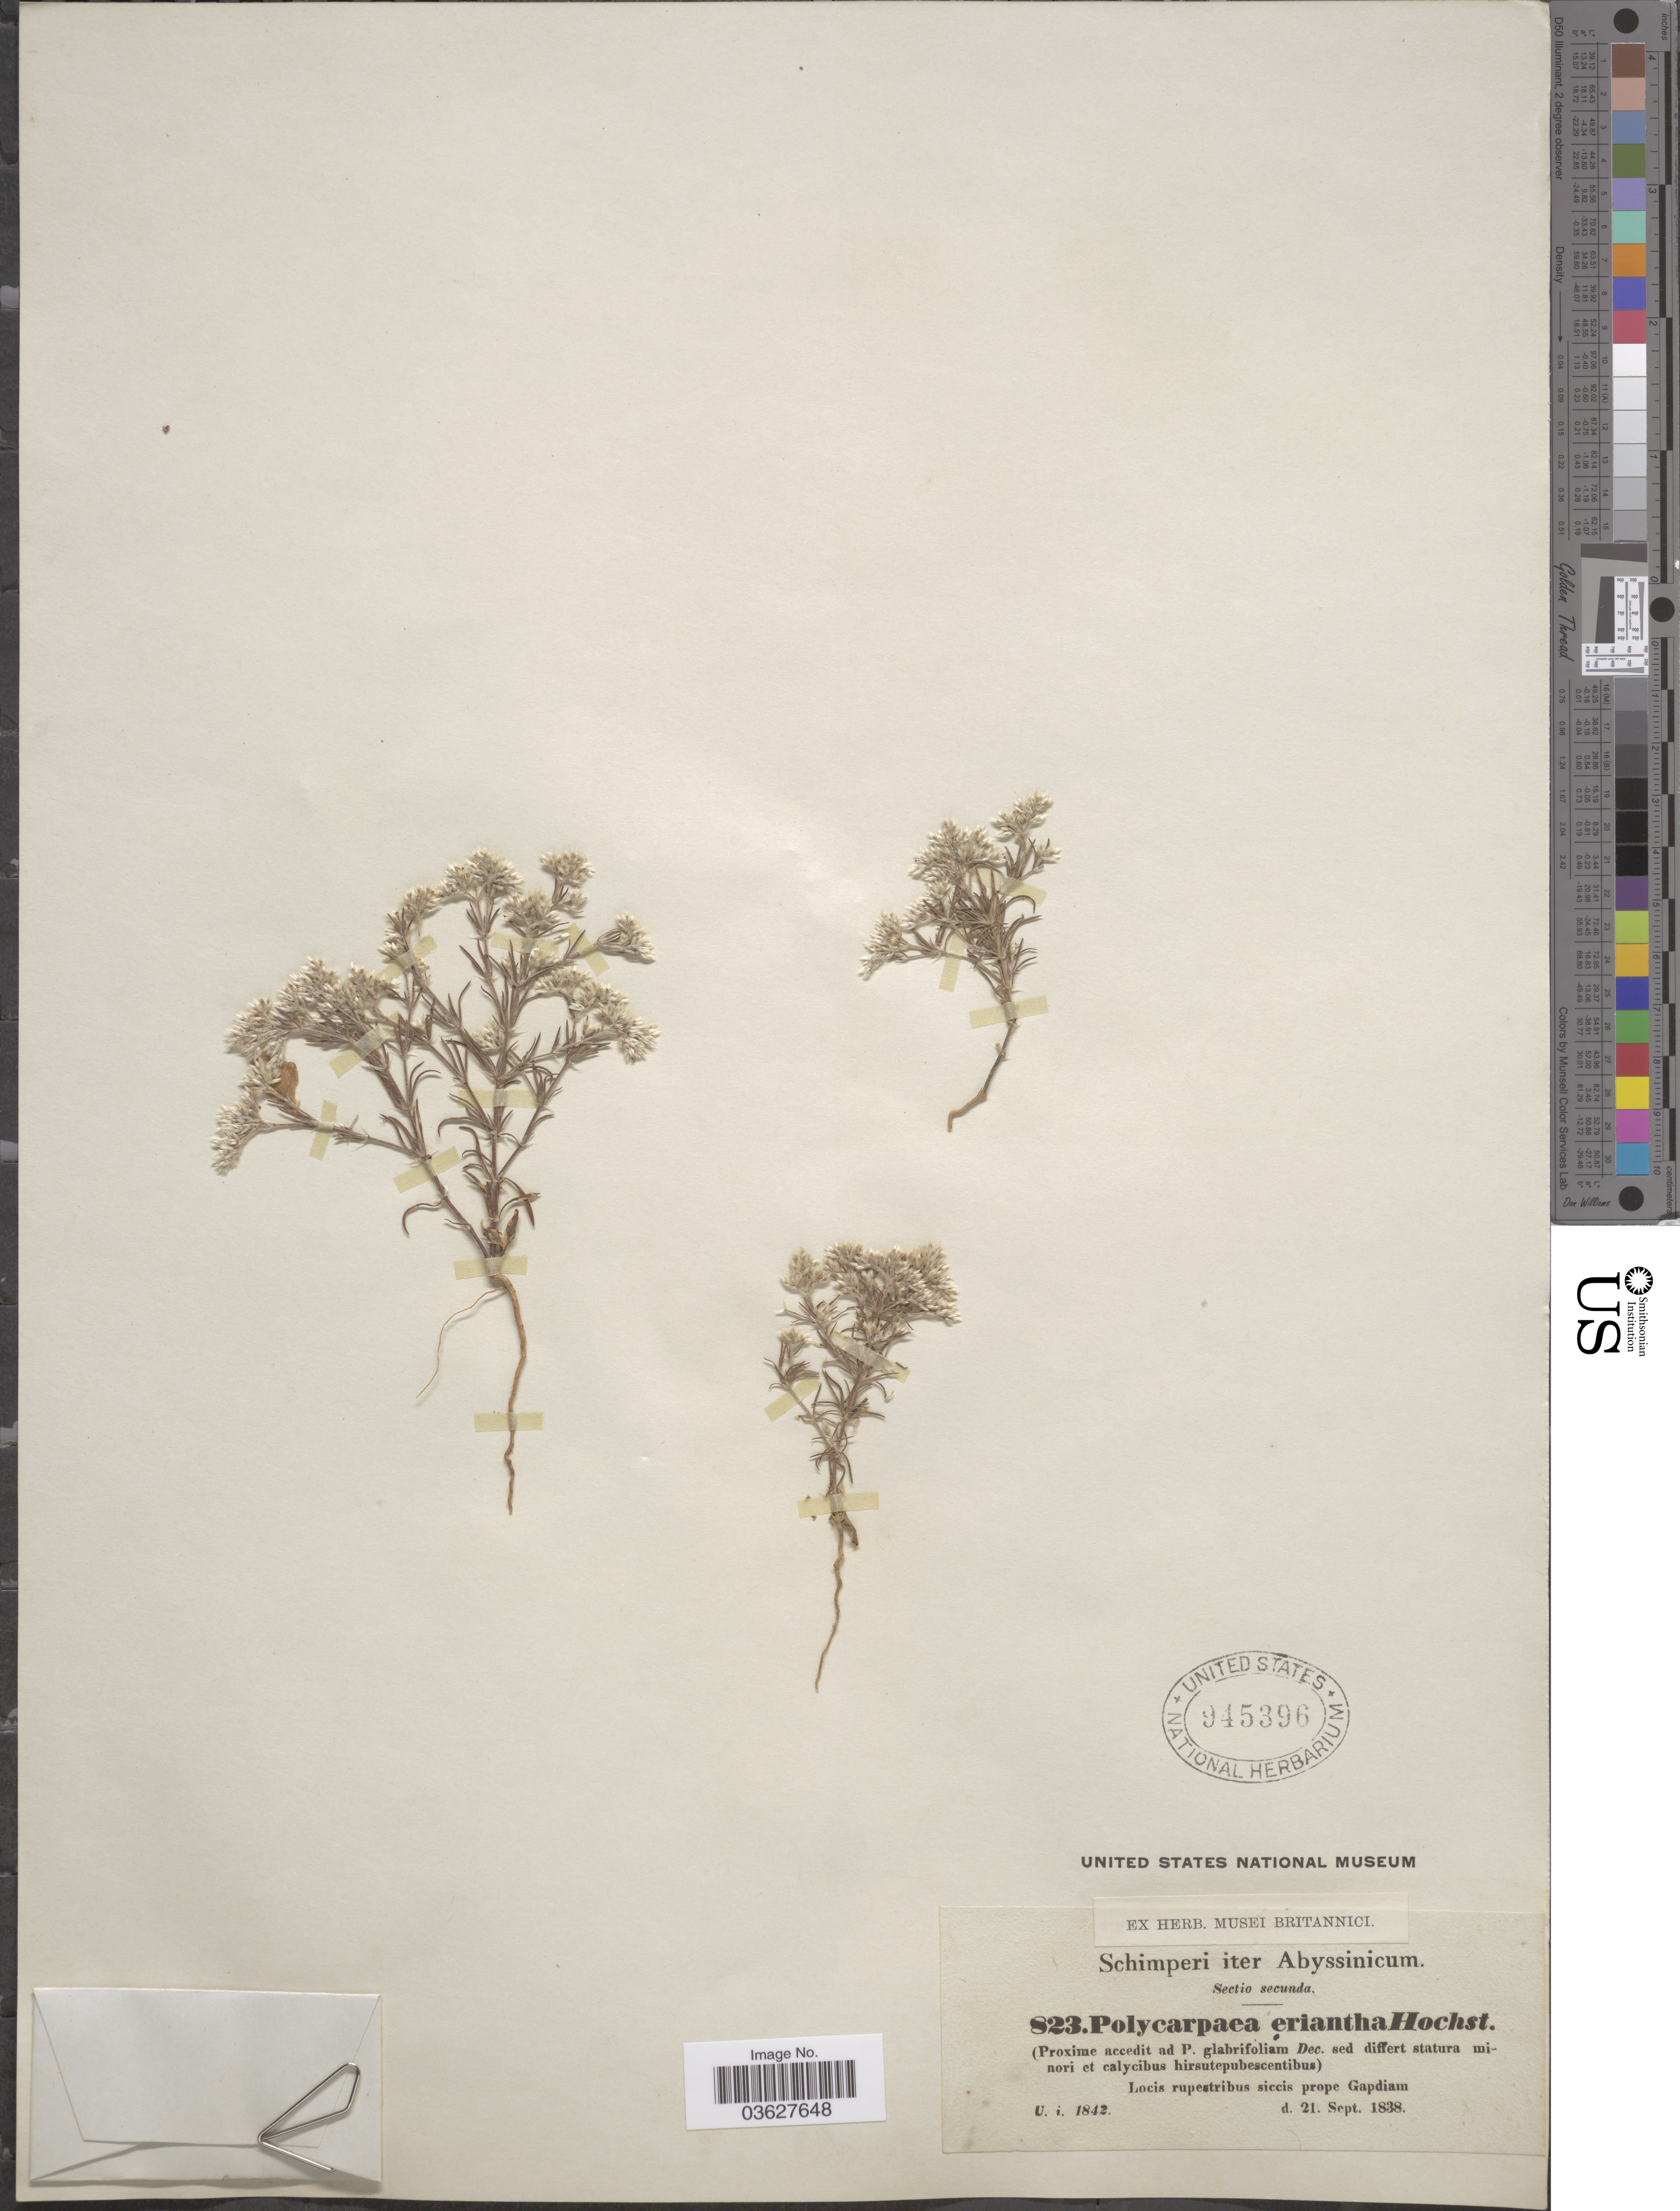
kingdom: Plantae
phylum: Tracheophyta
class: Magnoliopsida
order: Caryophyllales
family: Caryophyllaceae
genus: Polycarpaea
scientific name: Polycarpaea eriantha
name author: Hochst. ex A. Rich.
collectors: -. Schimper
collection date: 1838-09-21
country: Ethiopia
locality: Abyssinicum. Locis rupestribus siccis prope Gapdiam.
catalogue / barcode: US 945396